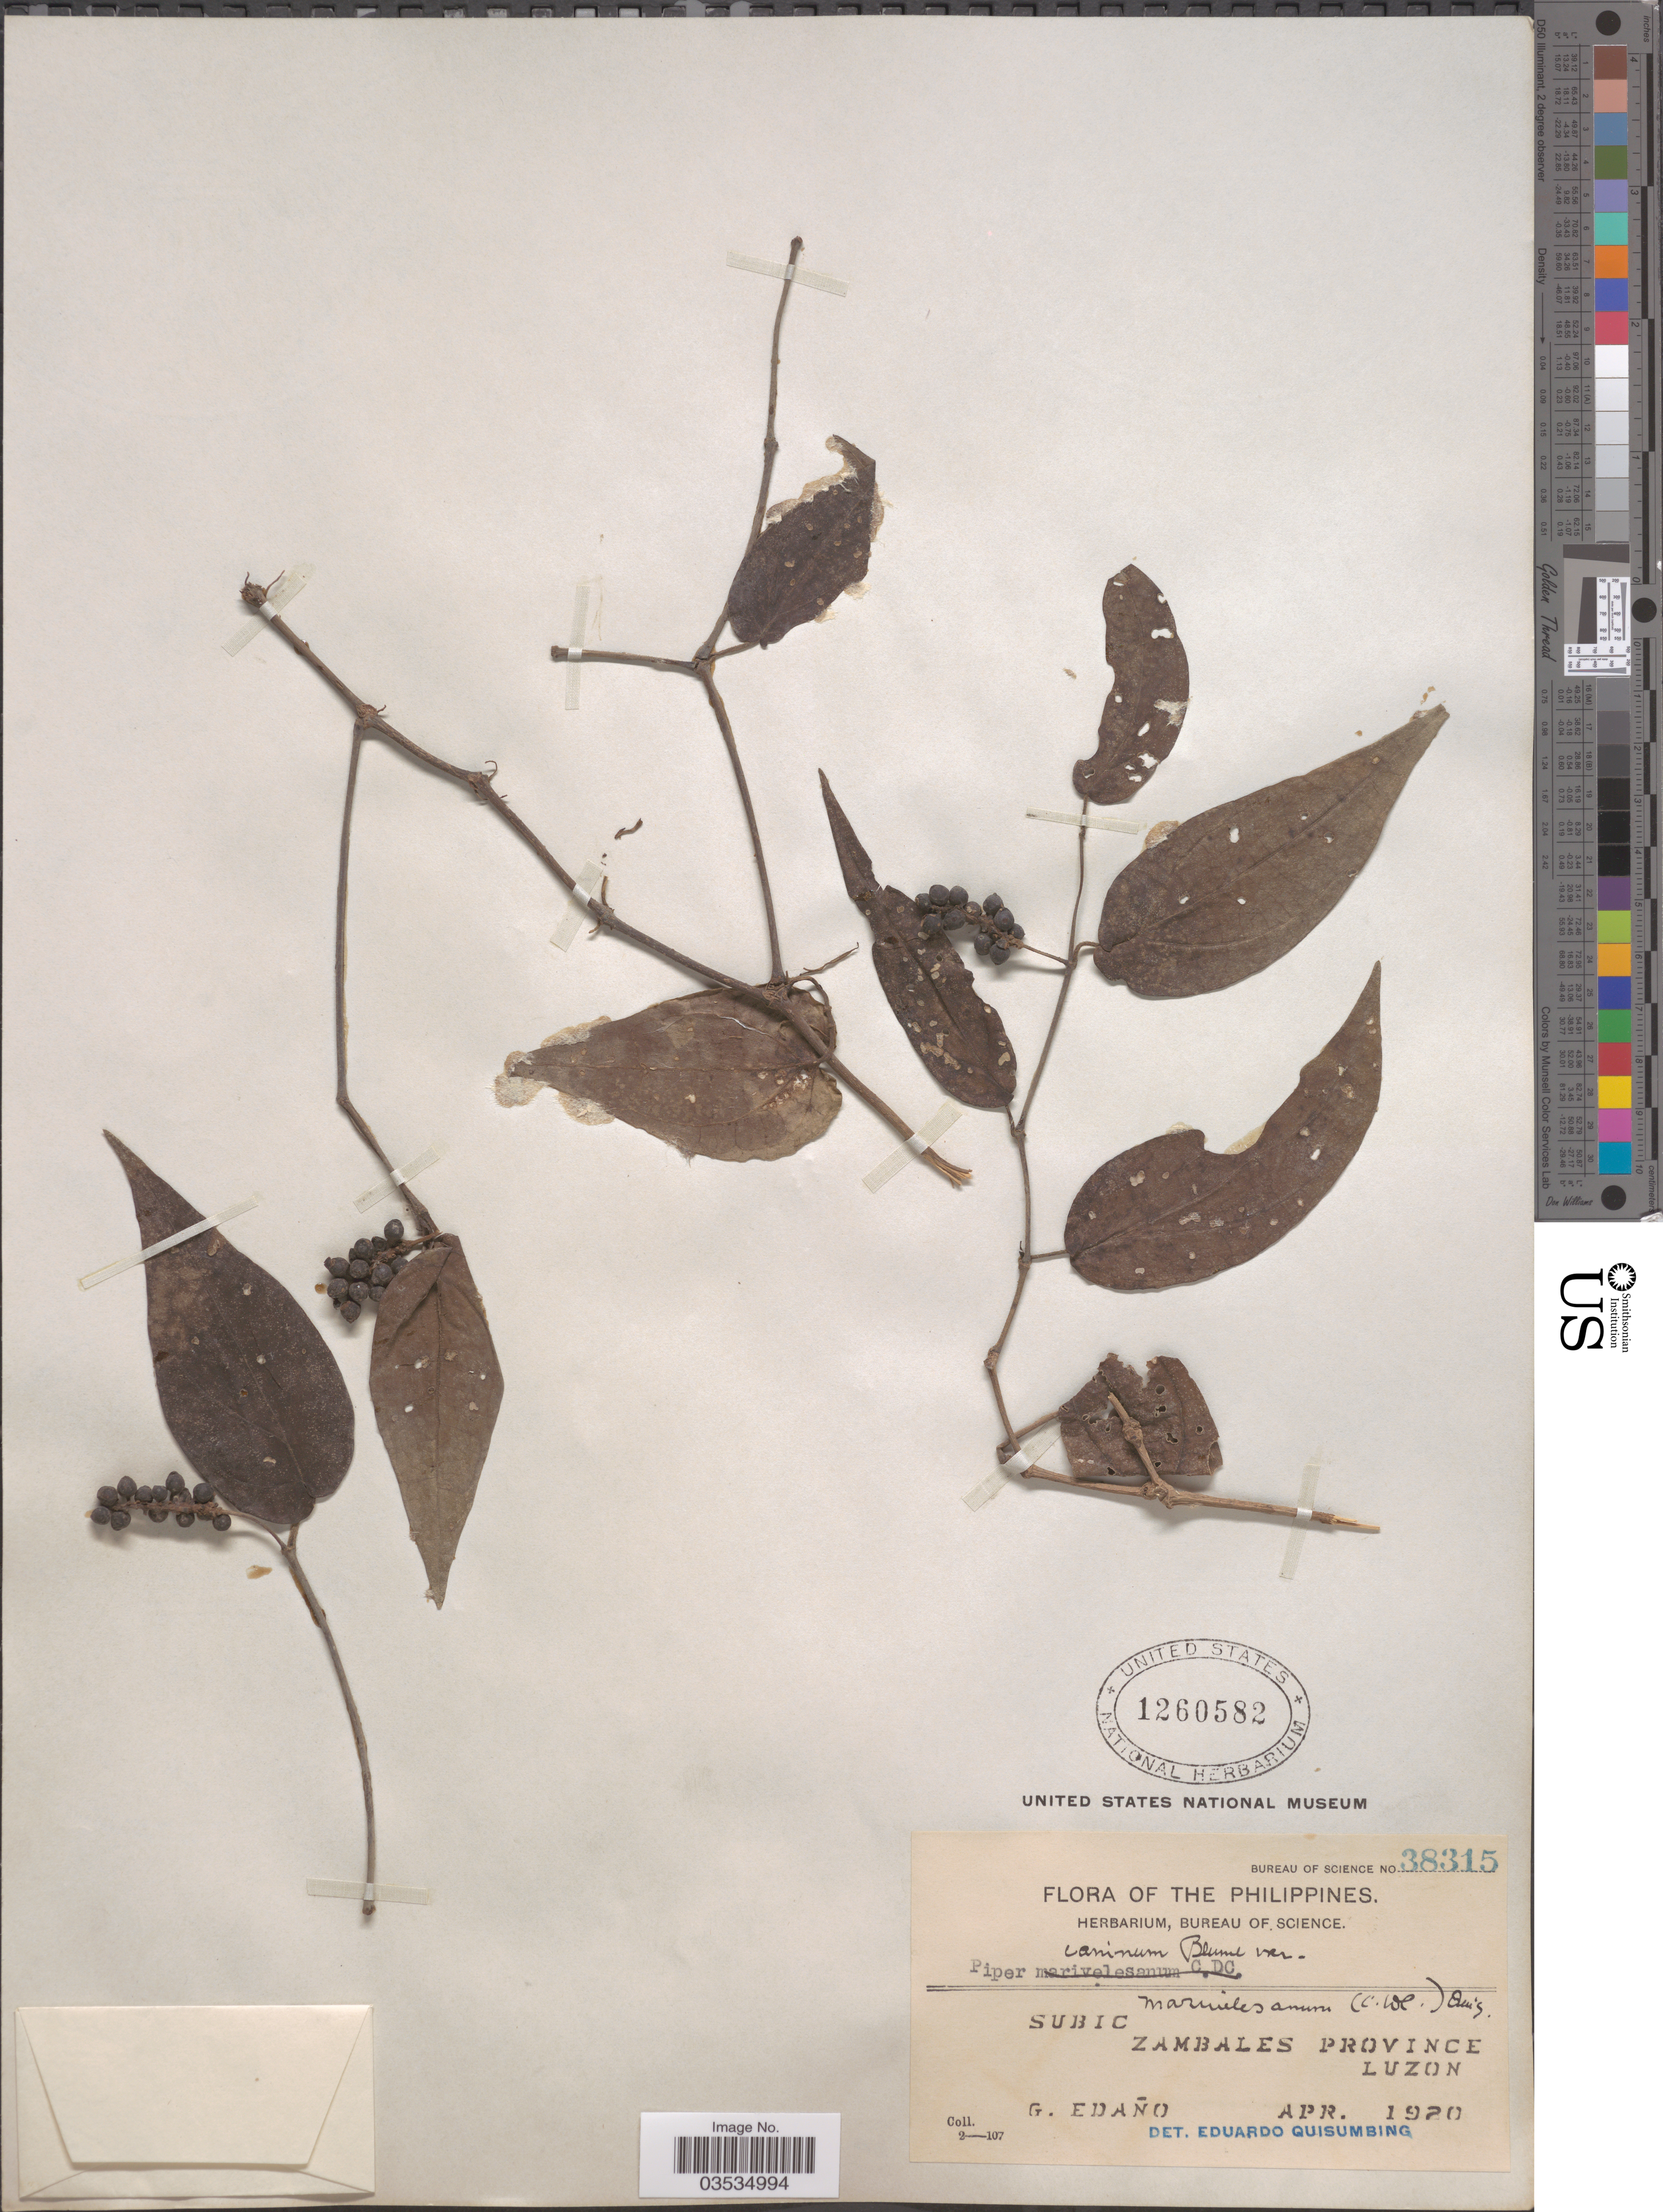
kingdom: Plantae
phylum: Tracheophyta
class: Magnoliopsida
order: Piperales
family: Piperaceae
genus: Piper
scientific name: Piper viminale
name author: Opiz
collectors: G. Edaño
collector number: Bureau of Science 38315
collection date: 1920-04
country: Philippines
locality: Subic. Zambales Province. Luzon.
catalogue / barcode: US 1260582